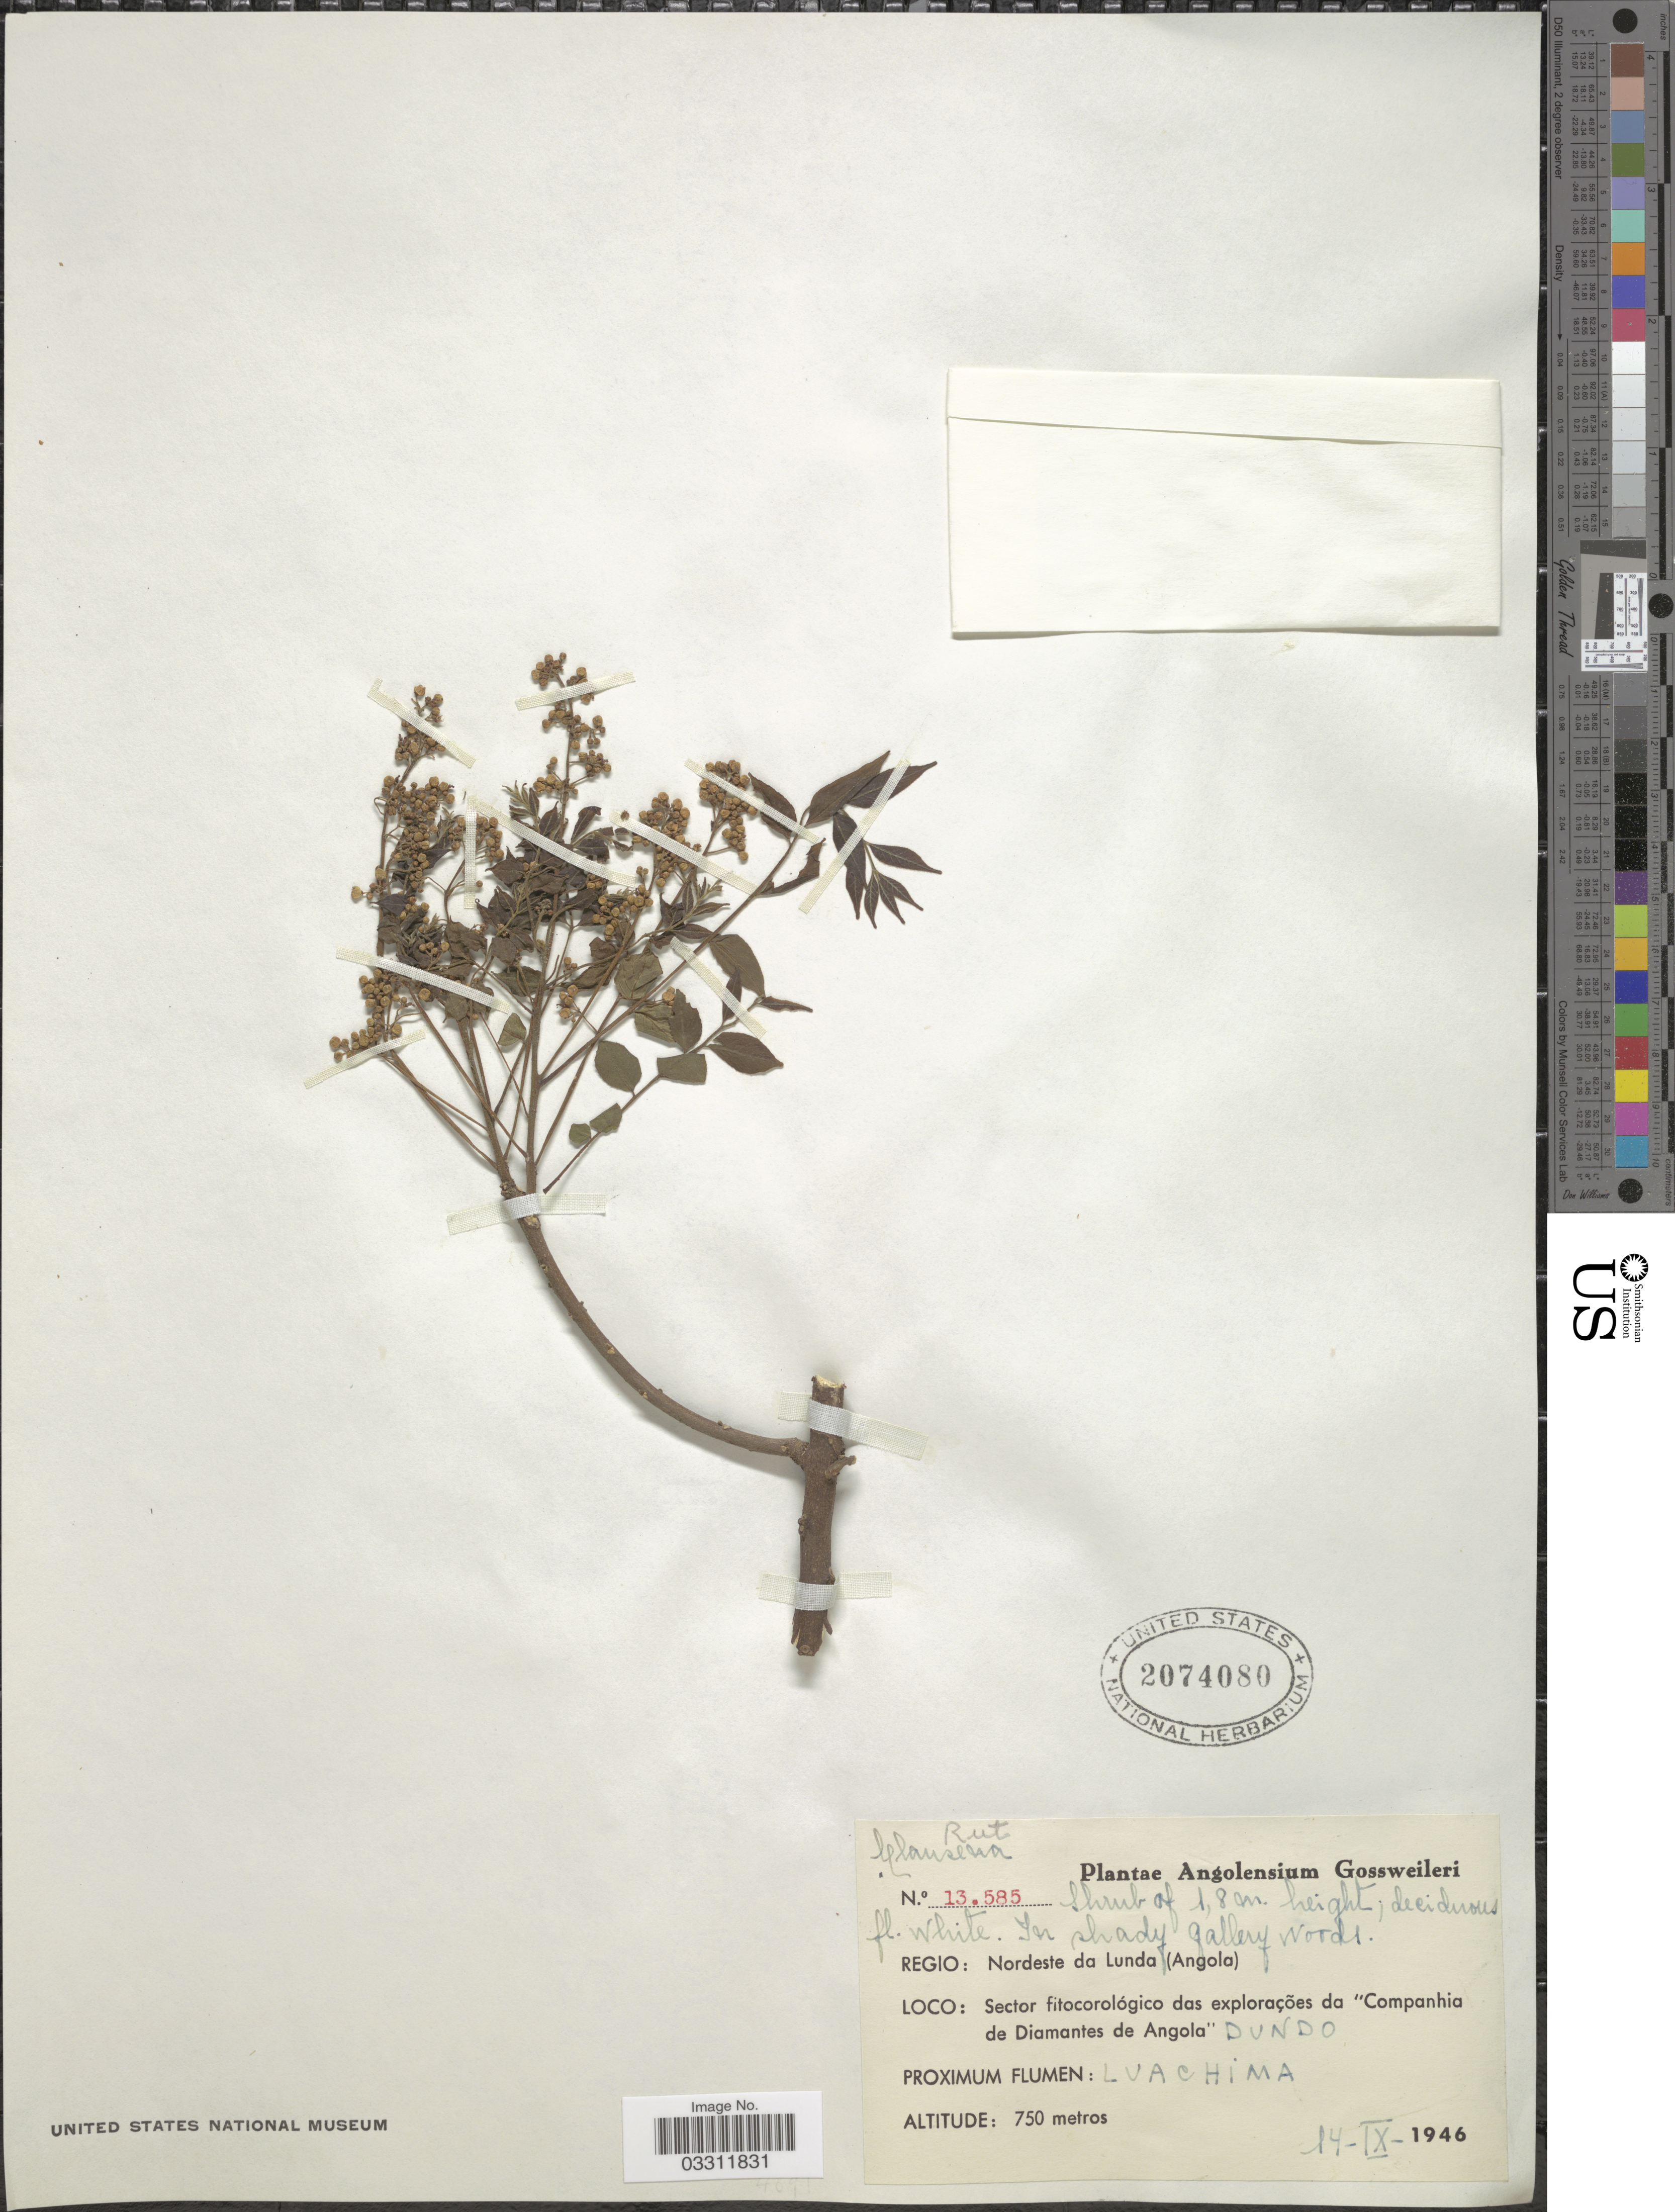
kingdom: Plantae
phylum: Tracheophyta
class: Magnoliopsida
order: Sapindales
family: Rutaceae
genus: Clausena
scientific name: Clausena sp.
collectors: -. Gossweiler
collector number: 13585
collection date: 1946-09-14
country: Angola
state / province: Lunda Norte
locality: Regio: Nordeste da Lunda (Angola). Sector fitocorológico das explorações da "Companhia de Diamantes de Angola" Dundo. Luachima.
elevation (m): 750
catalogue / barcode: US 2074080